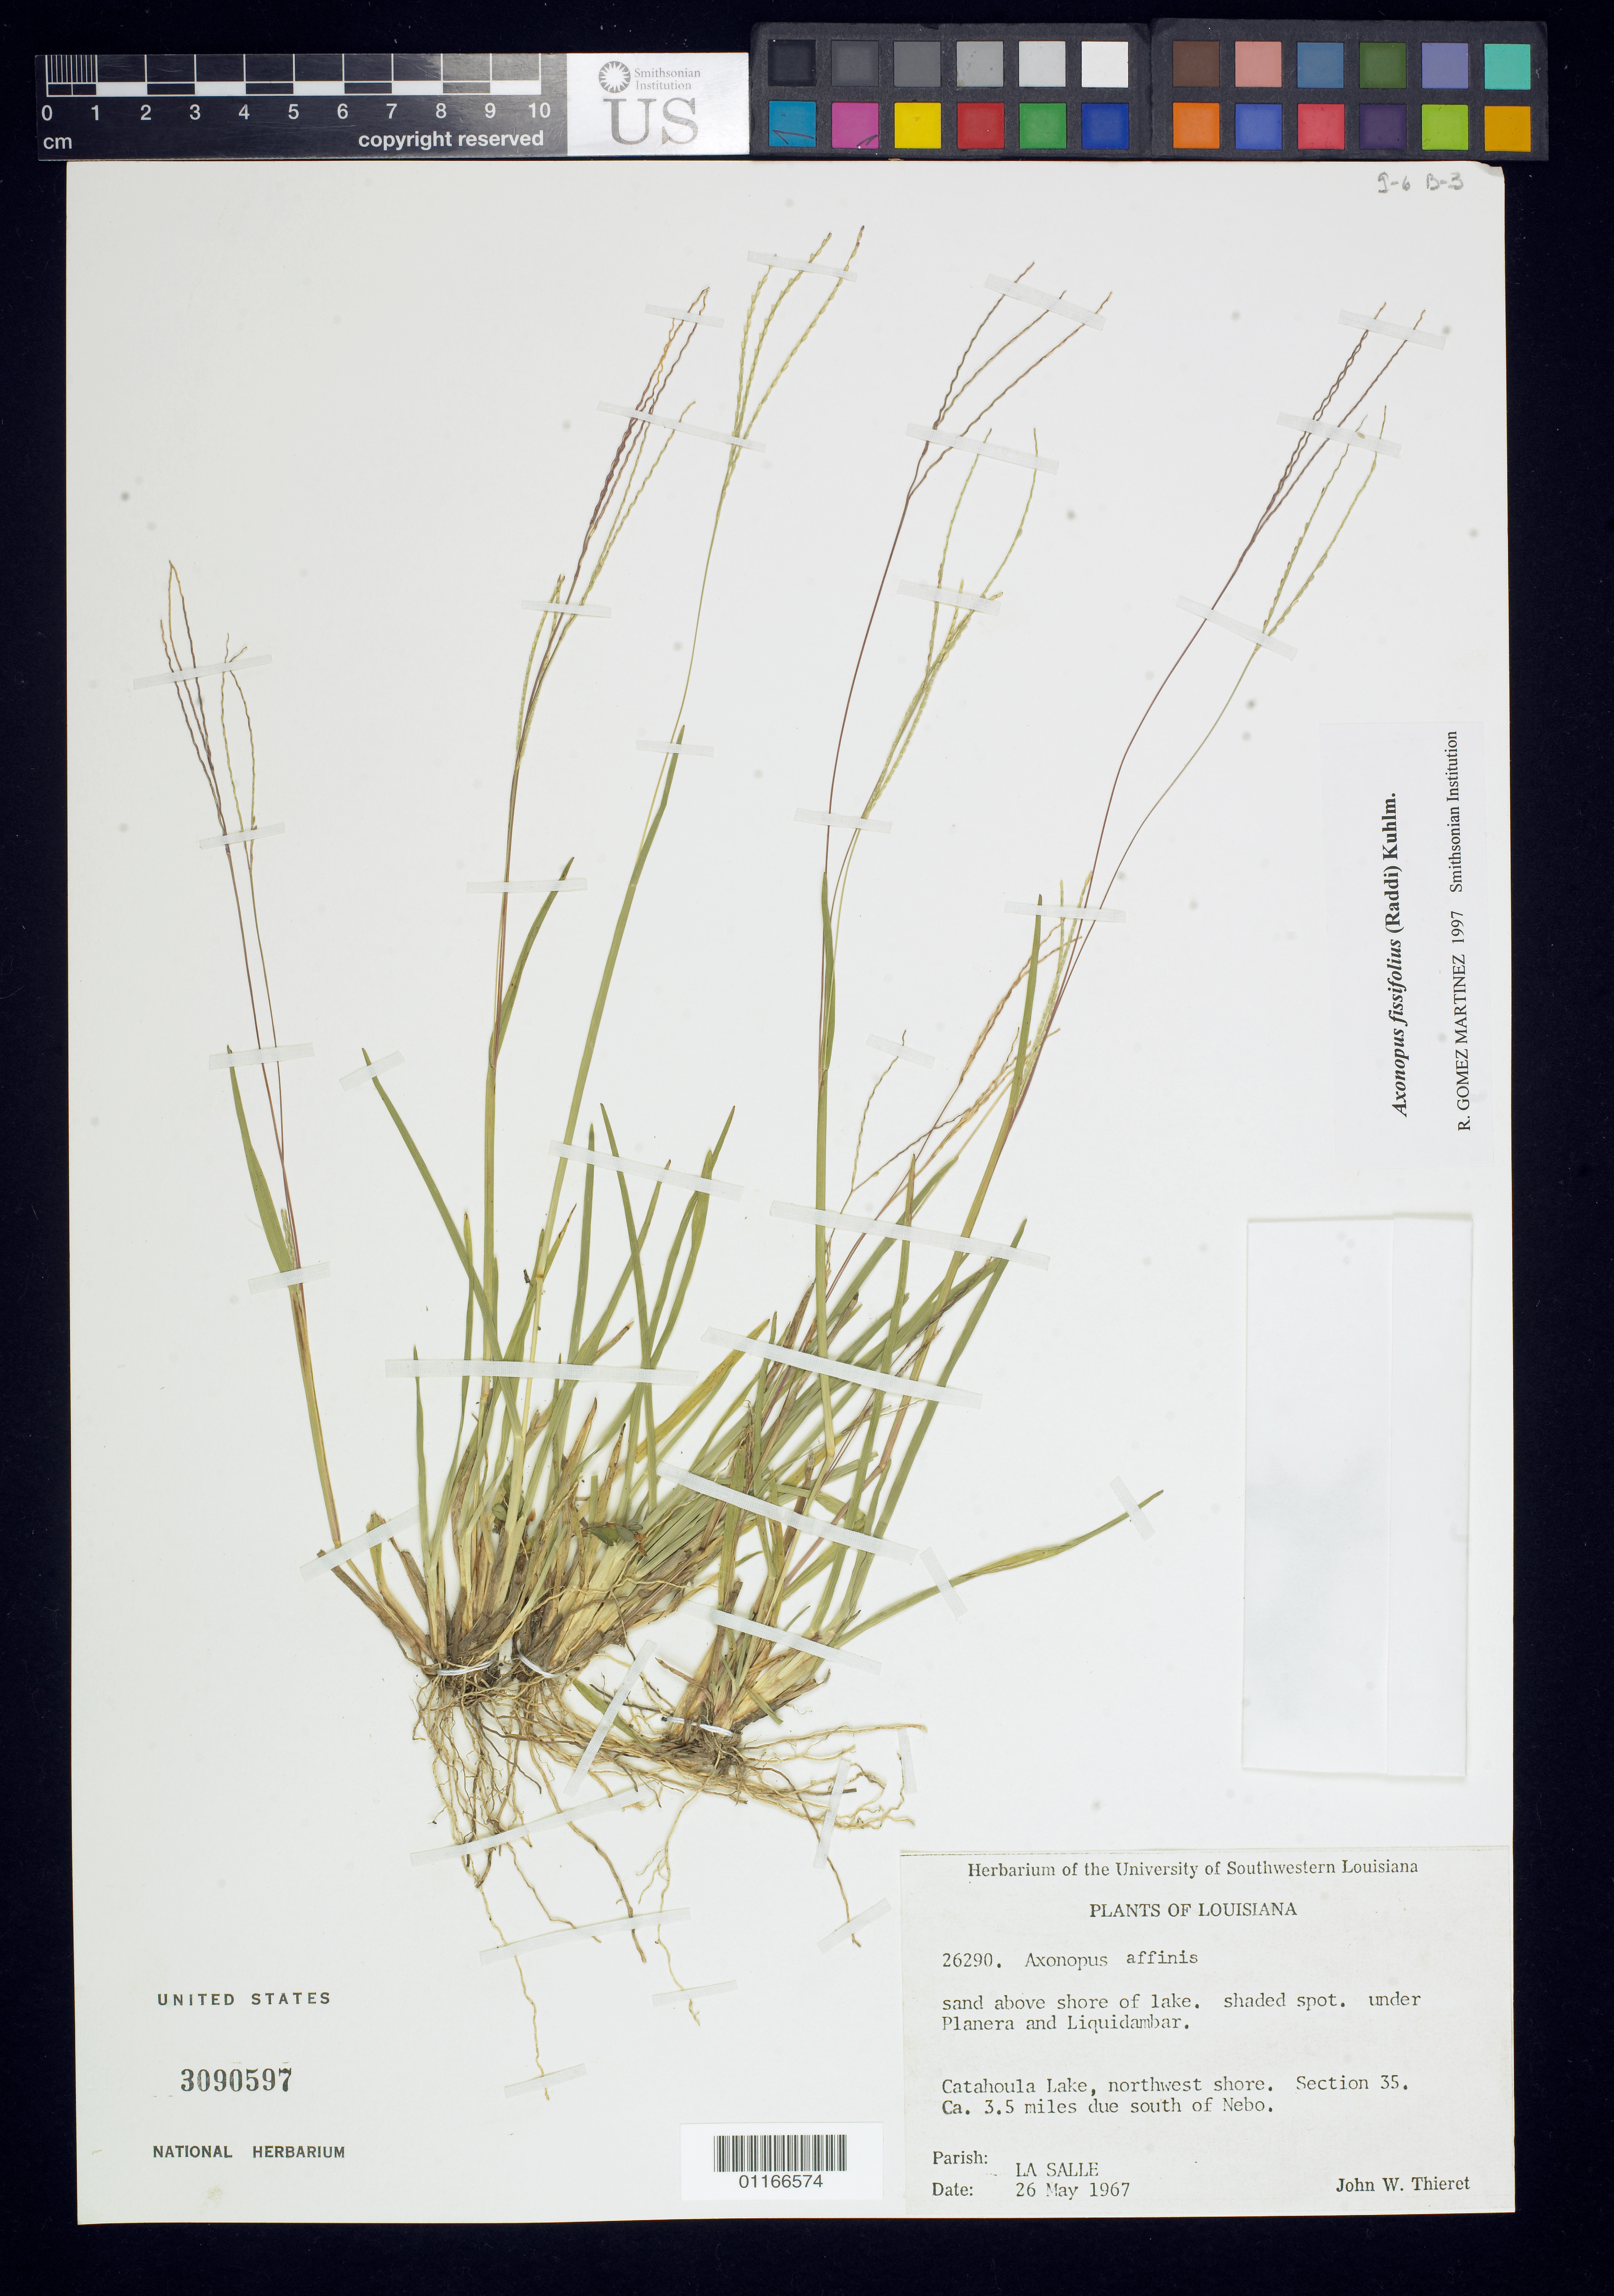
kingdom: Plantae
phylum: Tracheophyta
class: Liliopsida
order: Poales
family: Poaceae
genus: Axonopus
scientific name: Axonopus fissifolius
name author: (Raddi) Kuhlm.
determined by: Gomez Martinez, R.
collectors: J. W. Thieret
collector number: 26290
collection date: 1967-05-26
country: United States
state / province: Louisiana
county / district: La Salle Parish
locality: Catahoula Lake, northwest shore. Section 35. ca. 3.5 miles due south of Nebo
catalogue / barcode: US 3090597